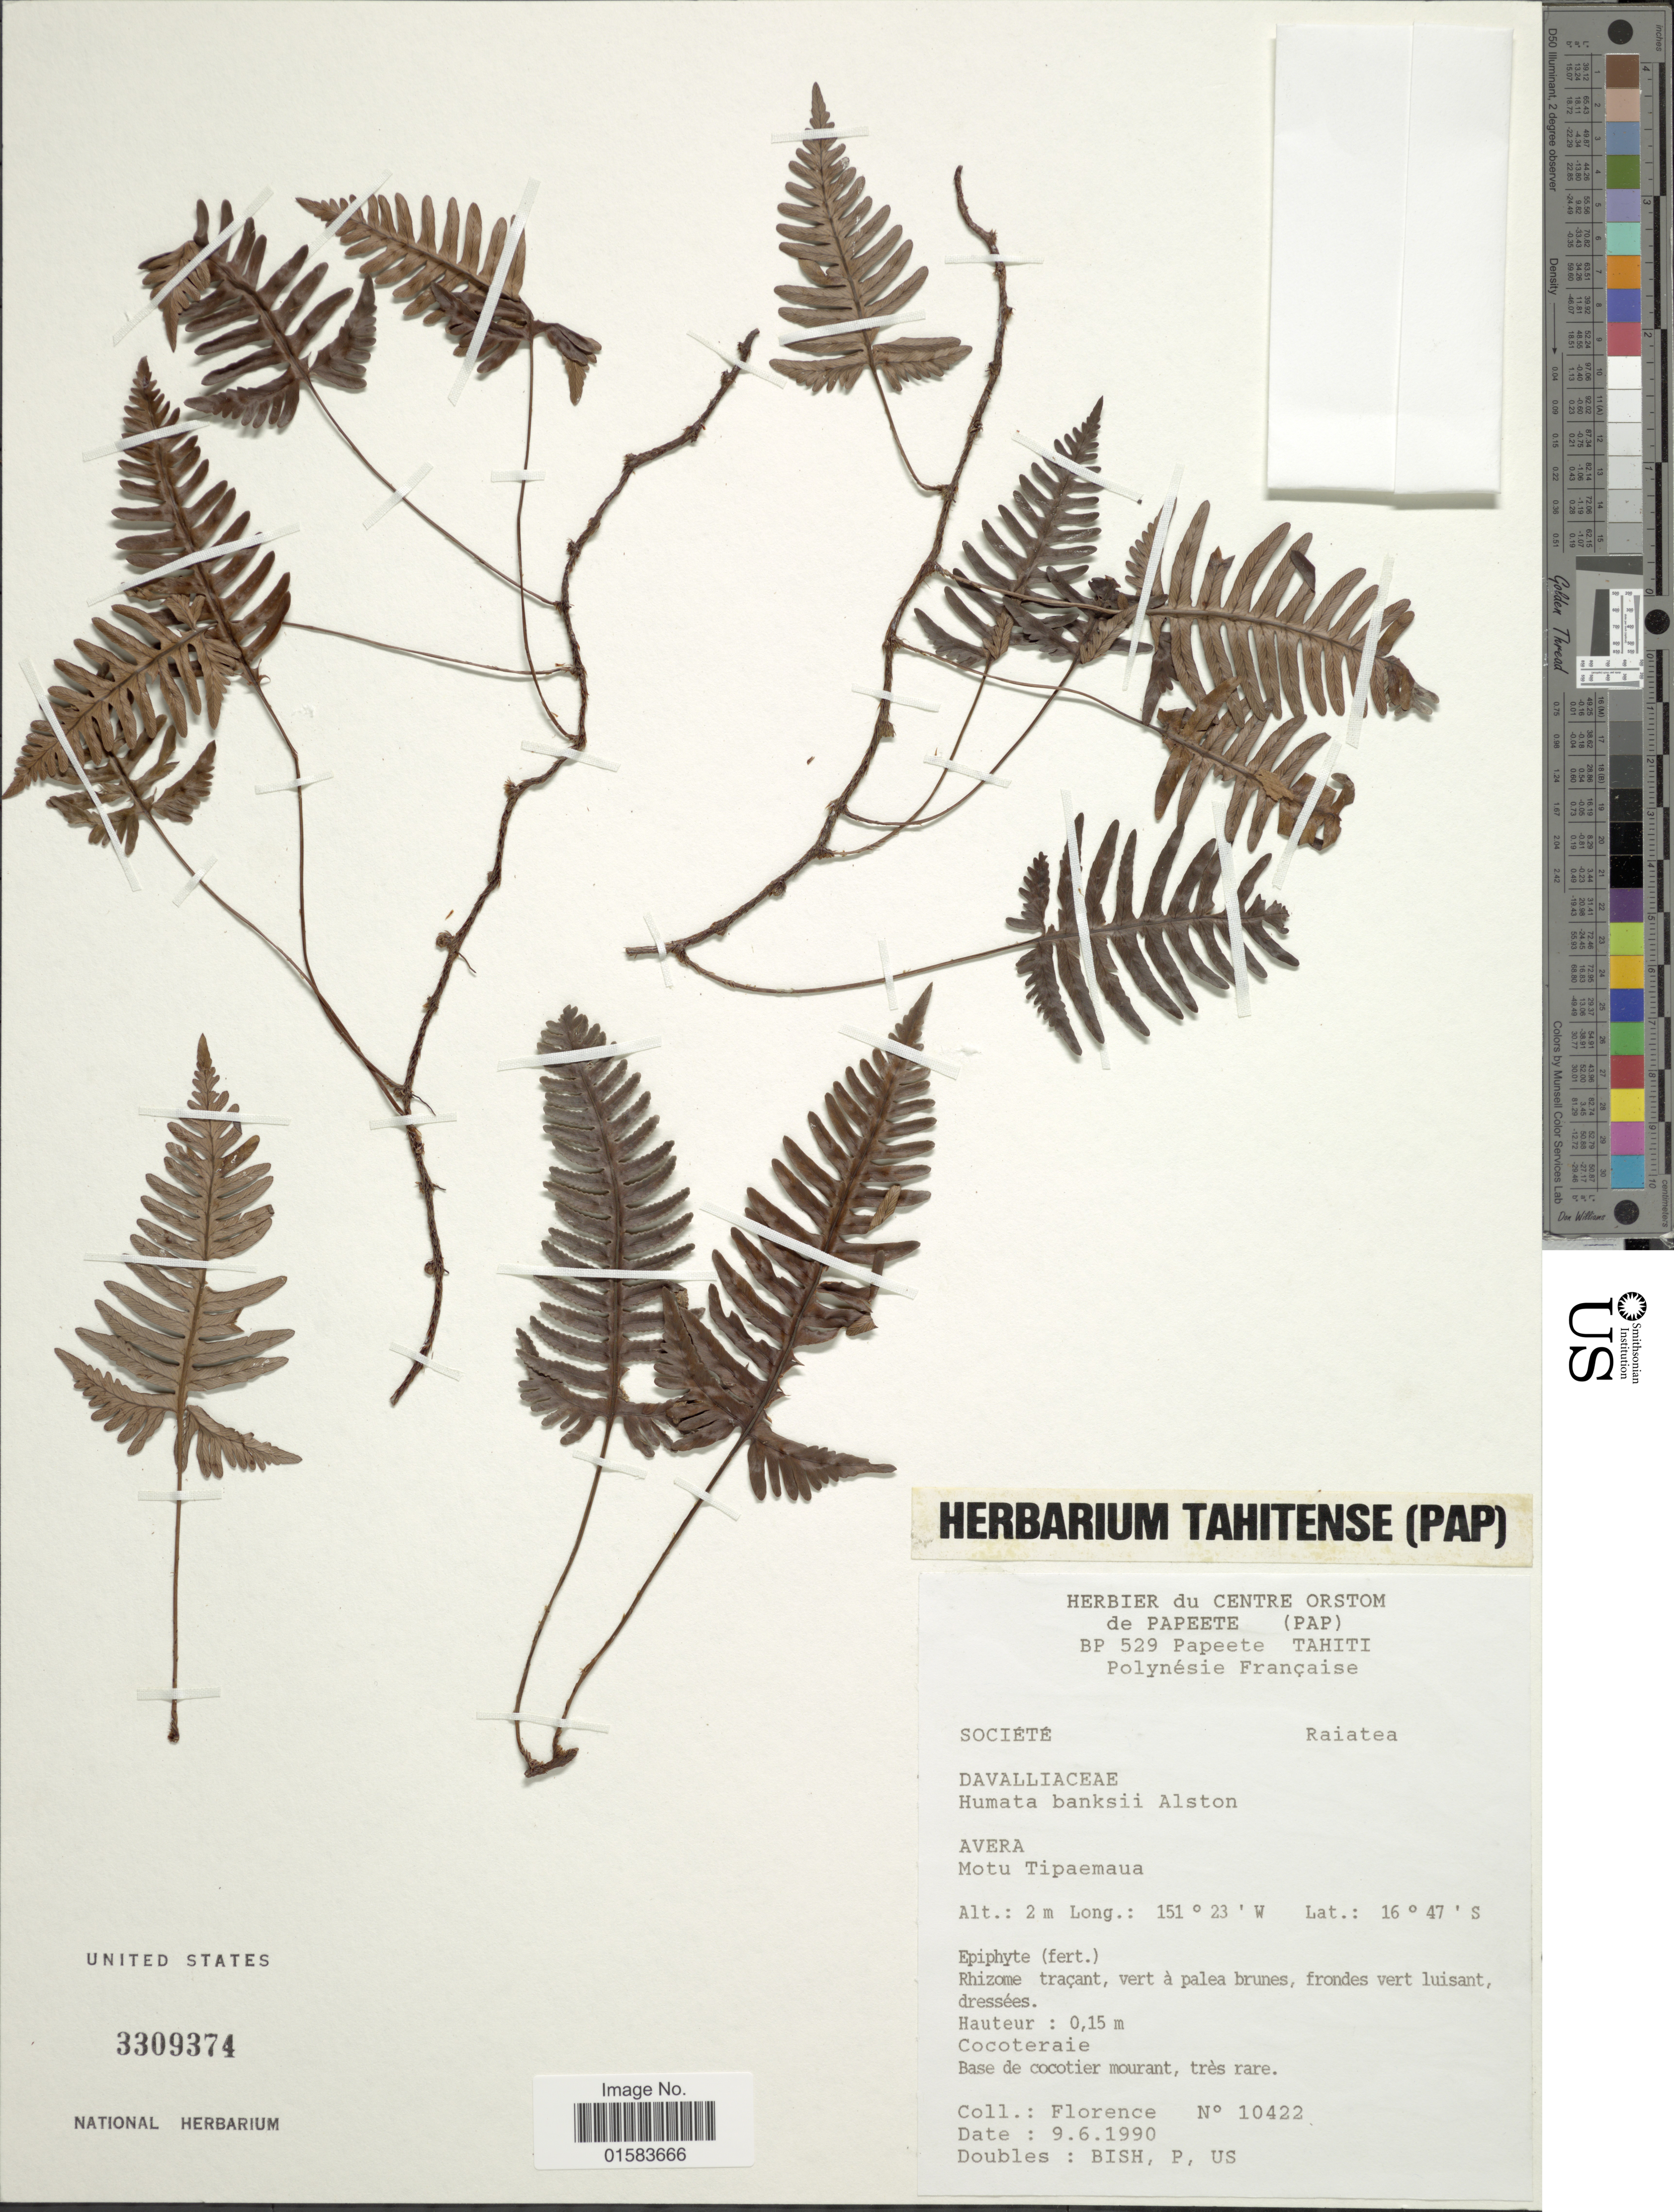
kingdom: Plantae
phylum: Tracheophyta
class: Polypodiopsida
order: Polypodiales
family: Davalliaceae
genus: Davallia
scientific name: Davallia pectinata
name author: Sm.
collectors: -. Florence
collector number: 10422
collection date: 1990-06-09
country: French Polynesia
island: Raiatea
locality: Societe, Raiatea, Avera, Montu Tipaemaua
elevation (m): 2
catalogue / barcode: US 3309374